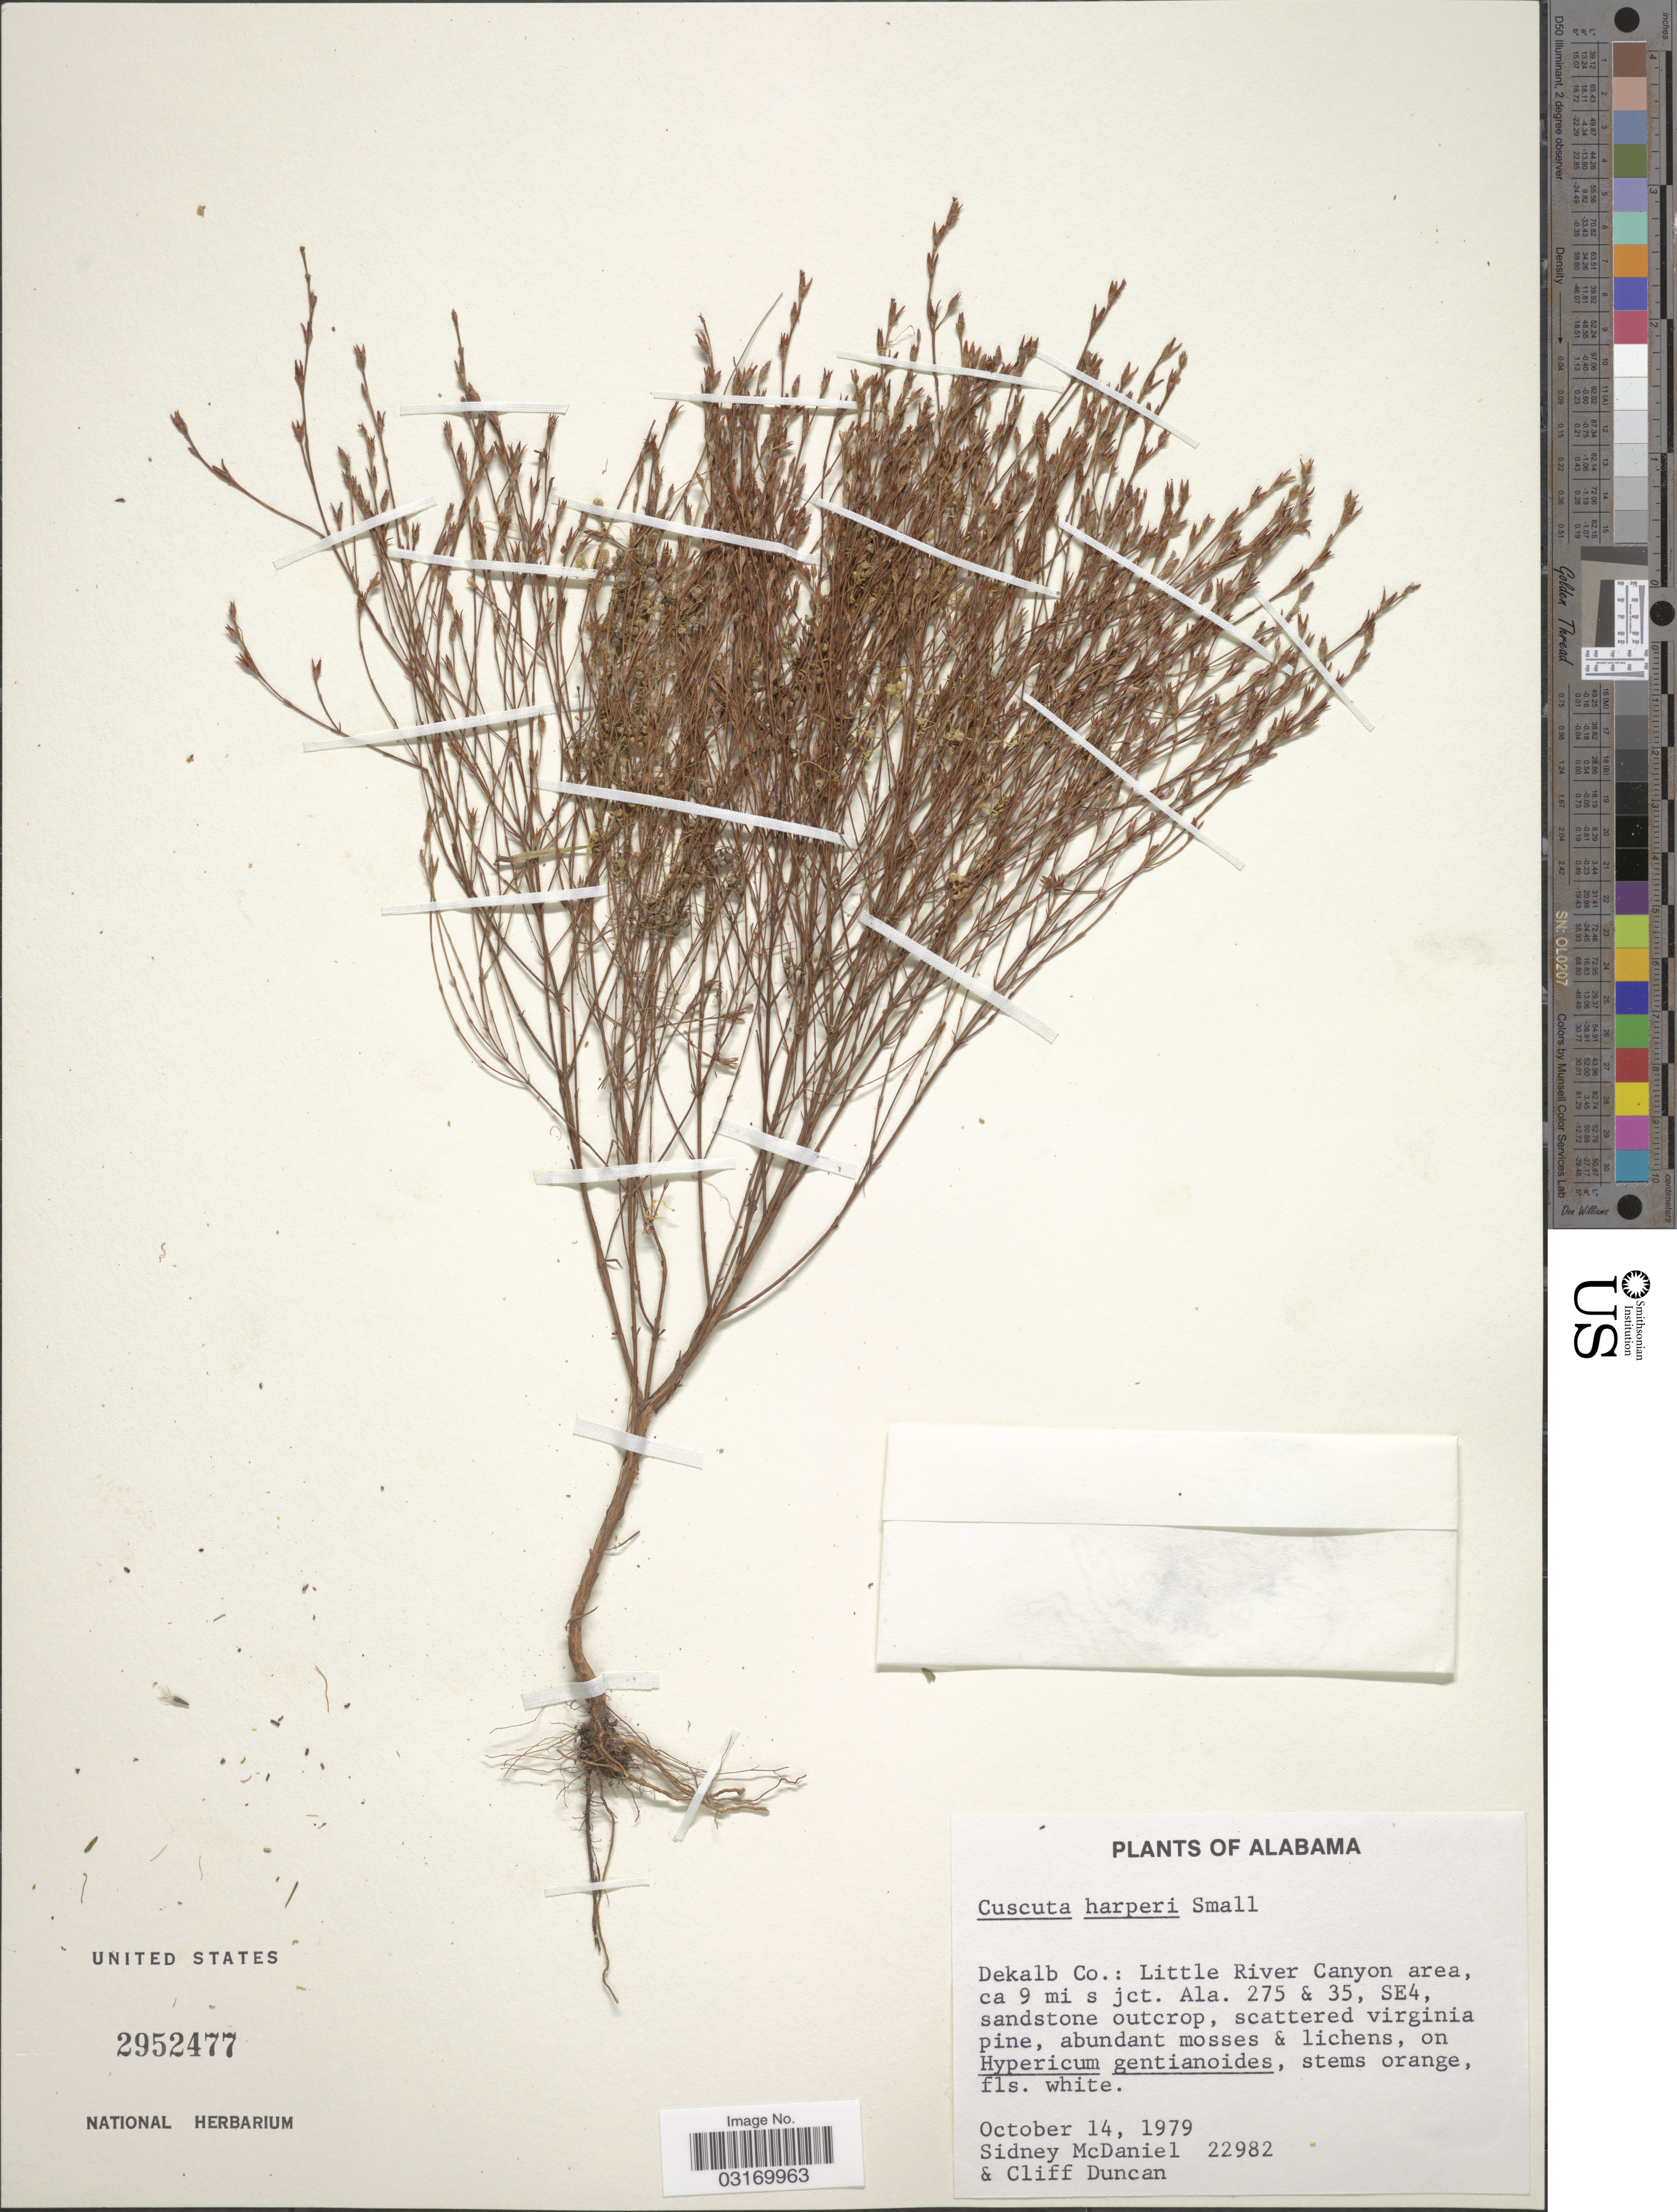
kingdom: Plantae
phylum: Tracheophyta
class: Magnoliopsida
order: Solanales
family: Convolvulaceae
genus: Cuscuta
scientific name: Cuscuta harperi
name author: Small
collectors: S. McDaniel & C. Duncan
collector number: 22982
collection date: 1979-10-14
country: United States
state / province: Alabama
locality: Dekalb Co.: Little River Canyon area, ca 9 mi s jct. Ala. 275 & 35, SE4.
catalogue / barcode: US 2952477